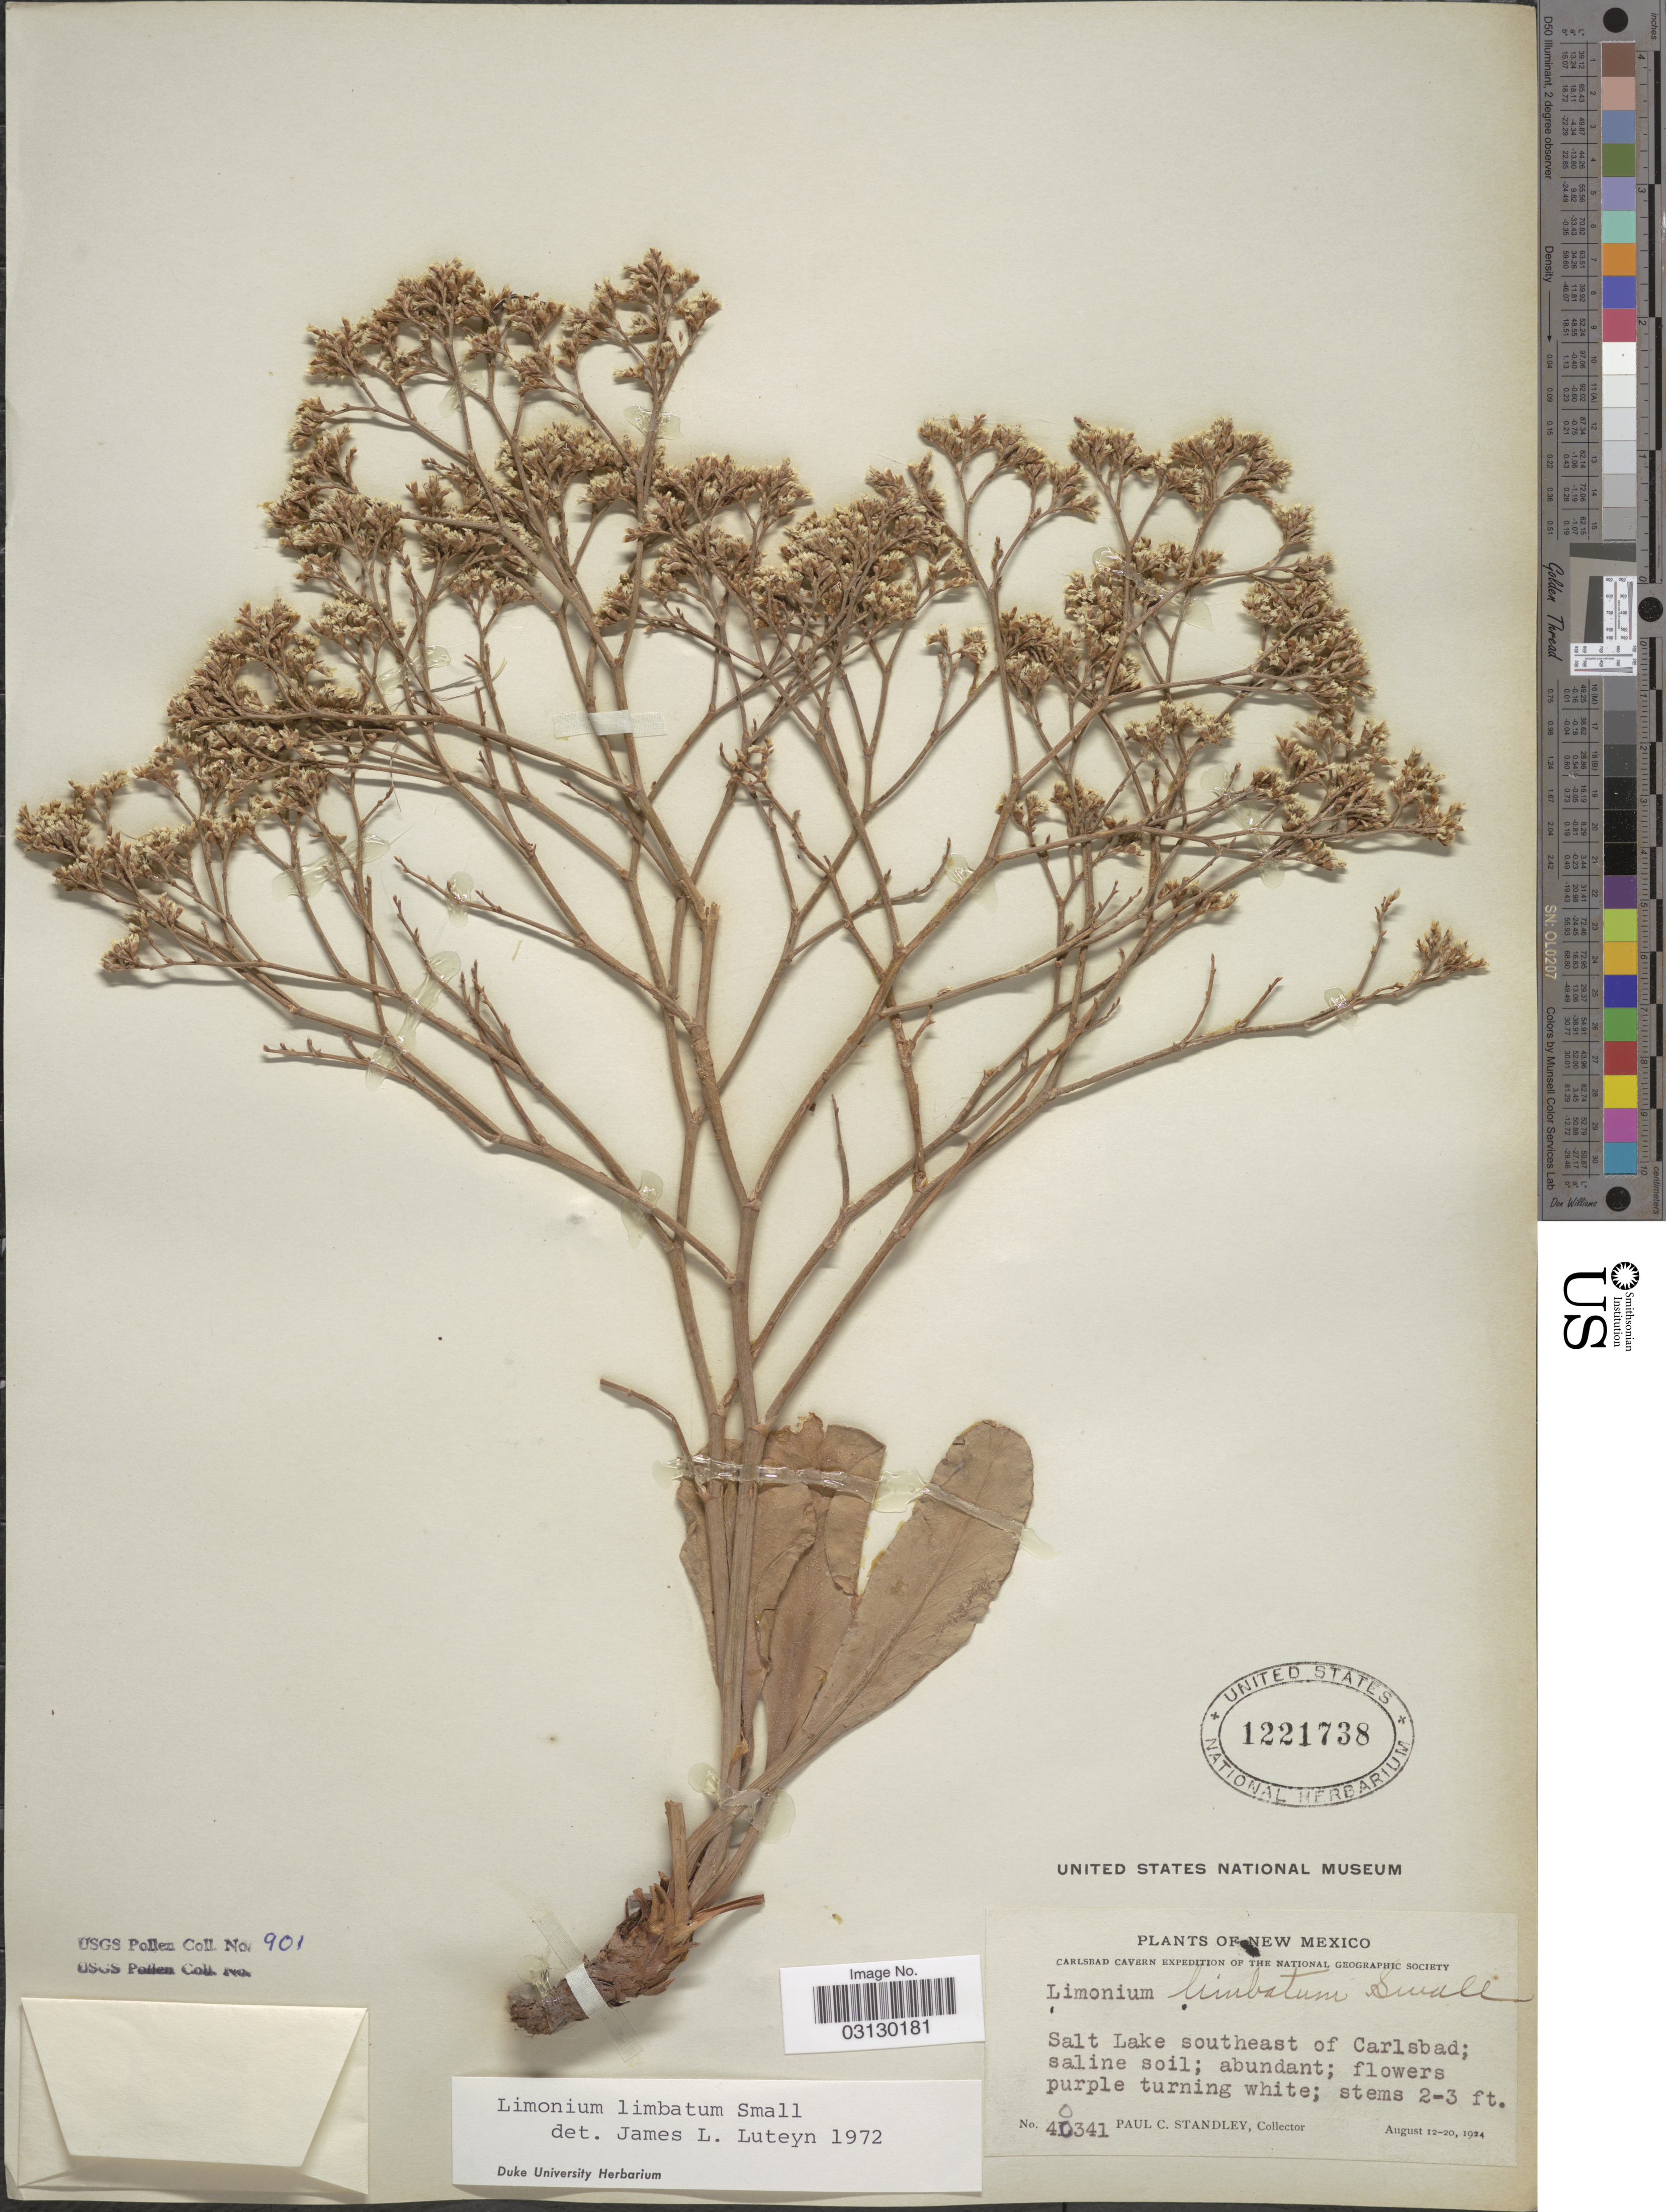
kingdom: Plantae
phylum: Tracheophyta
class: Magnoliopsida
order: Caryophyllales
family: Plumbaginaceae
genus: Limonium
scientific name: Limonium limbatum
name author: Small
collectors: P. C. Standley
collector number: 40341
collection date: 1924-08-12/1924-08-20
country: United States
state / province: New Mexico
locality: Salt Lake southeast of Carlsbad.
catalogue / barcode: US 1221738